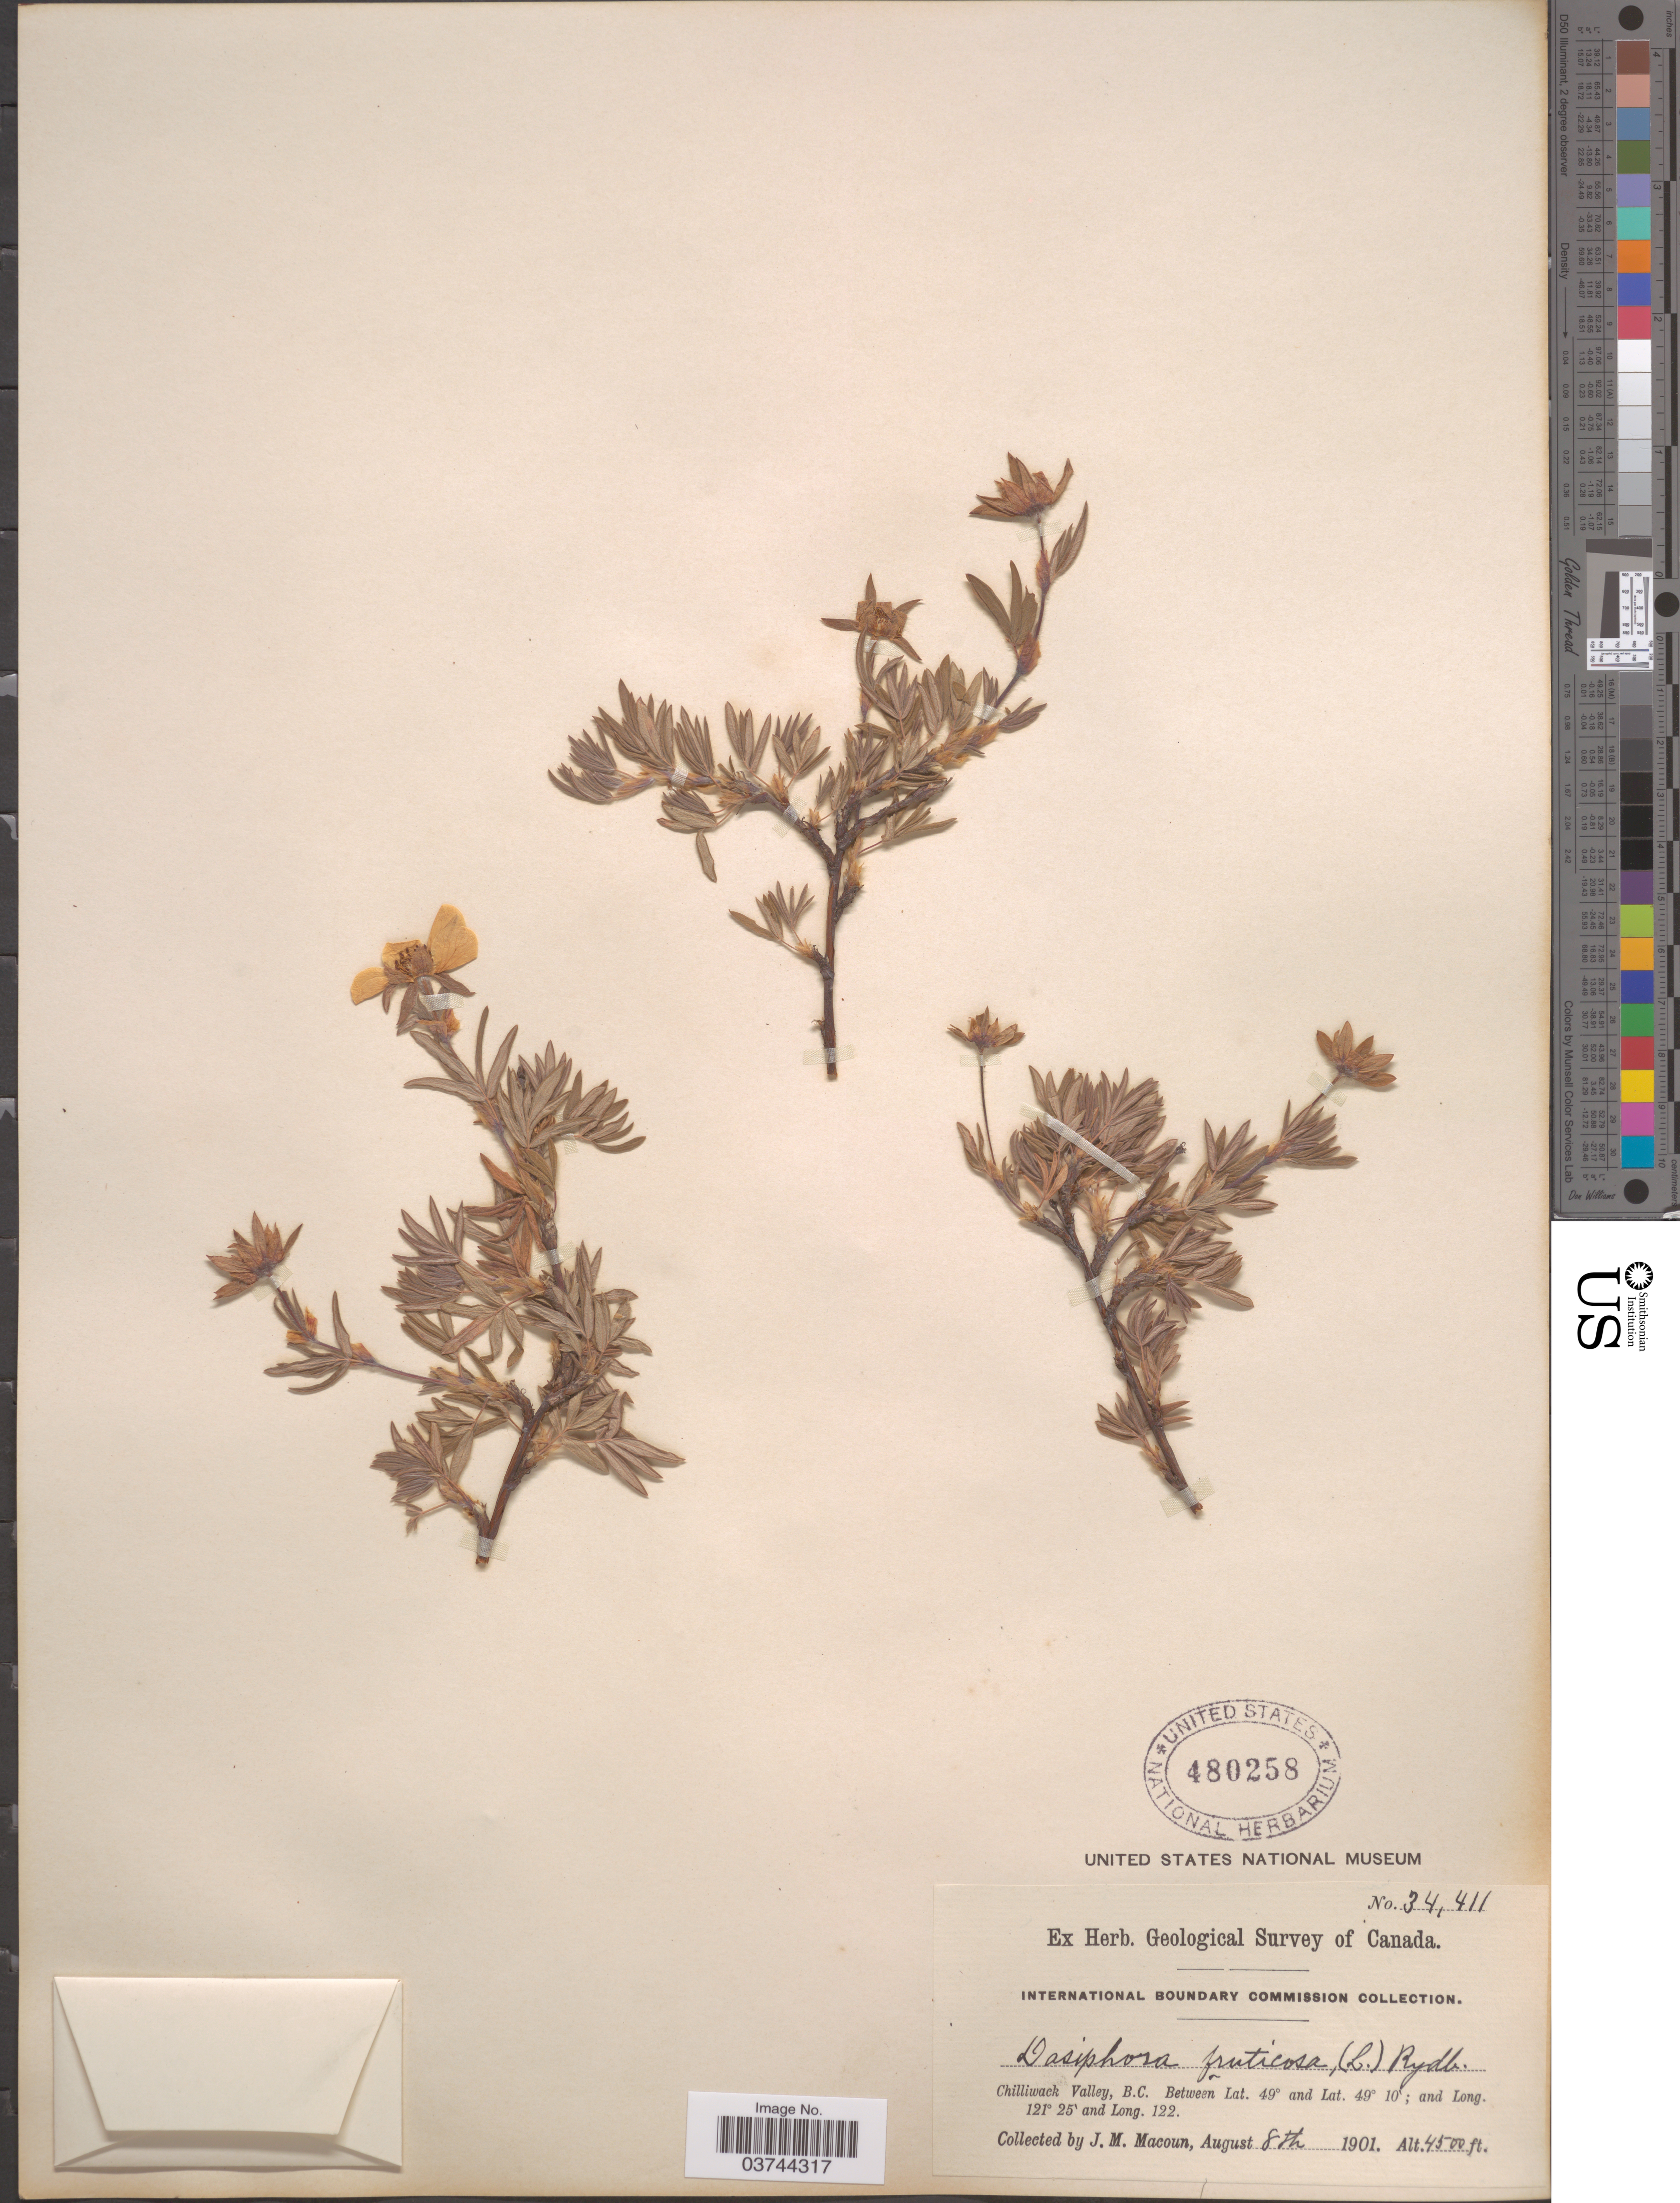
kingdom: Plantae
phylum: Tracheophyta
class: Magnoliopsida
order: Rosales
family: Rosaceae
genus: Dasiphora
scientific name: Dasiphora fruticosa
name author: (L.) Rydb.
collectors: J. M. Macoun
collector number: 34411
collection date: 1901-08-08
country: Canada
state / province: British Columbia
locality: Chilliwack Valley.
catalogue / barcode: US 480258